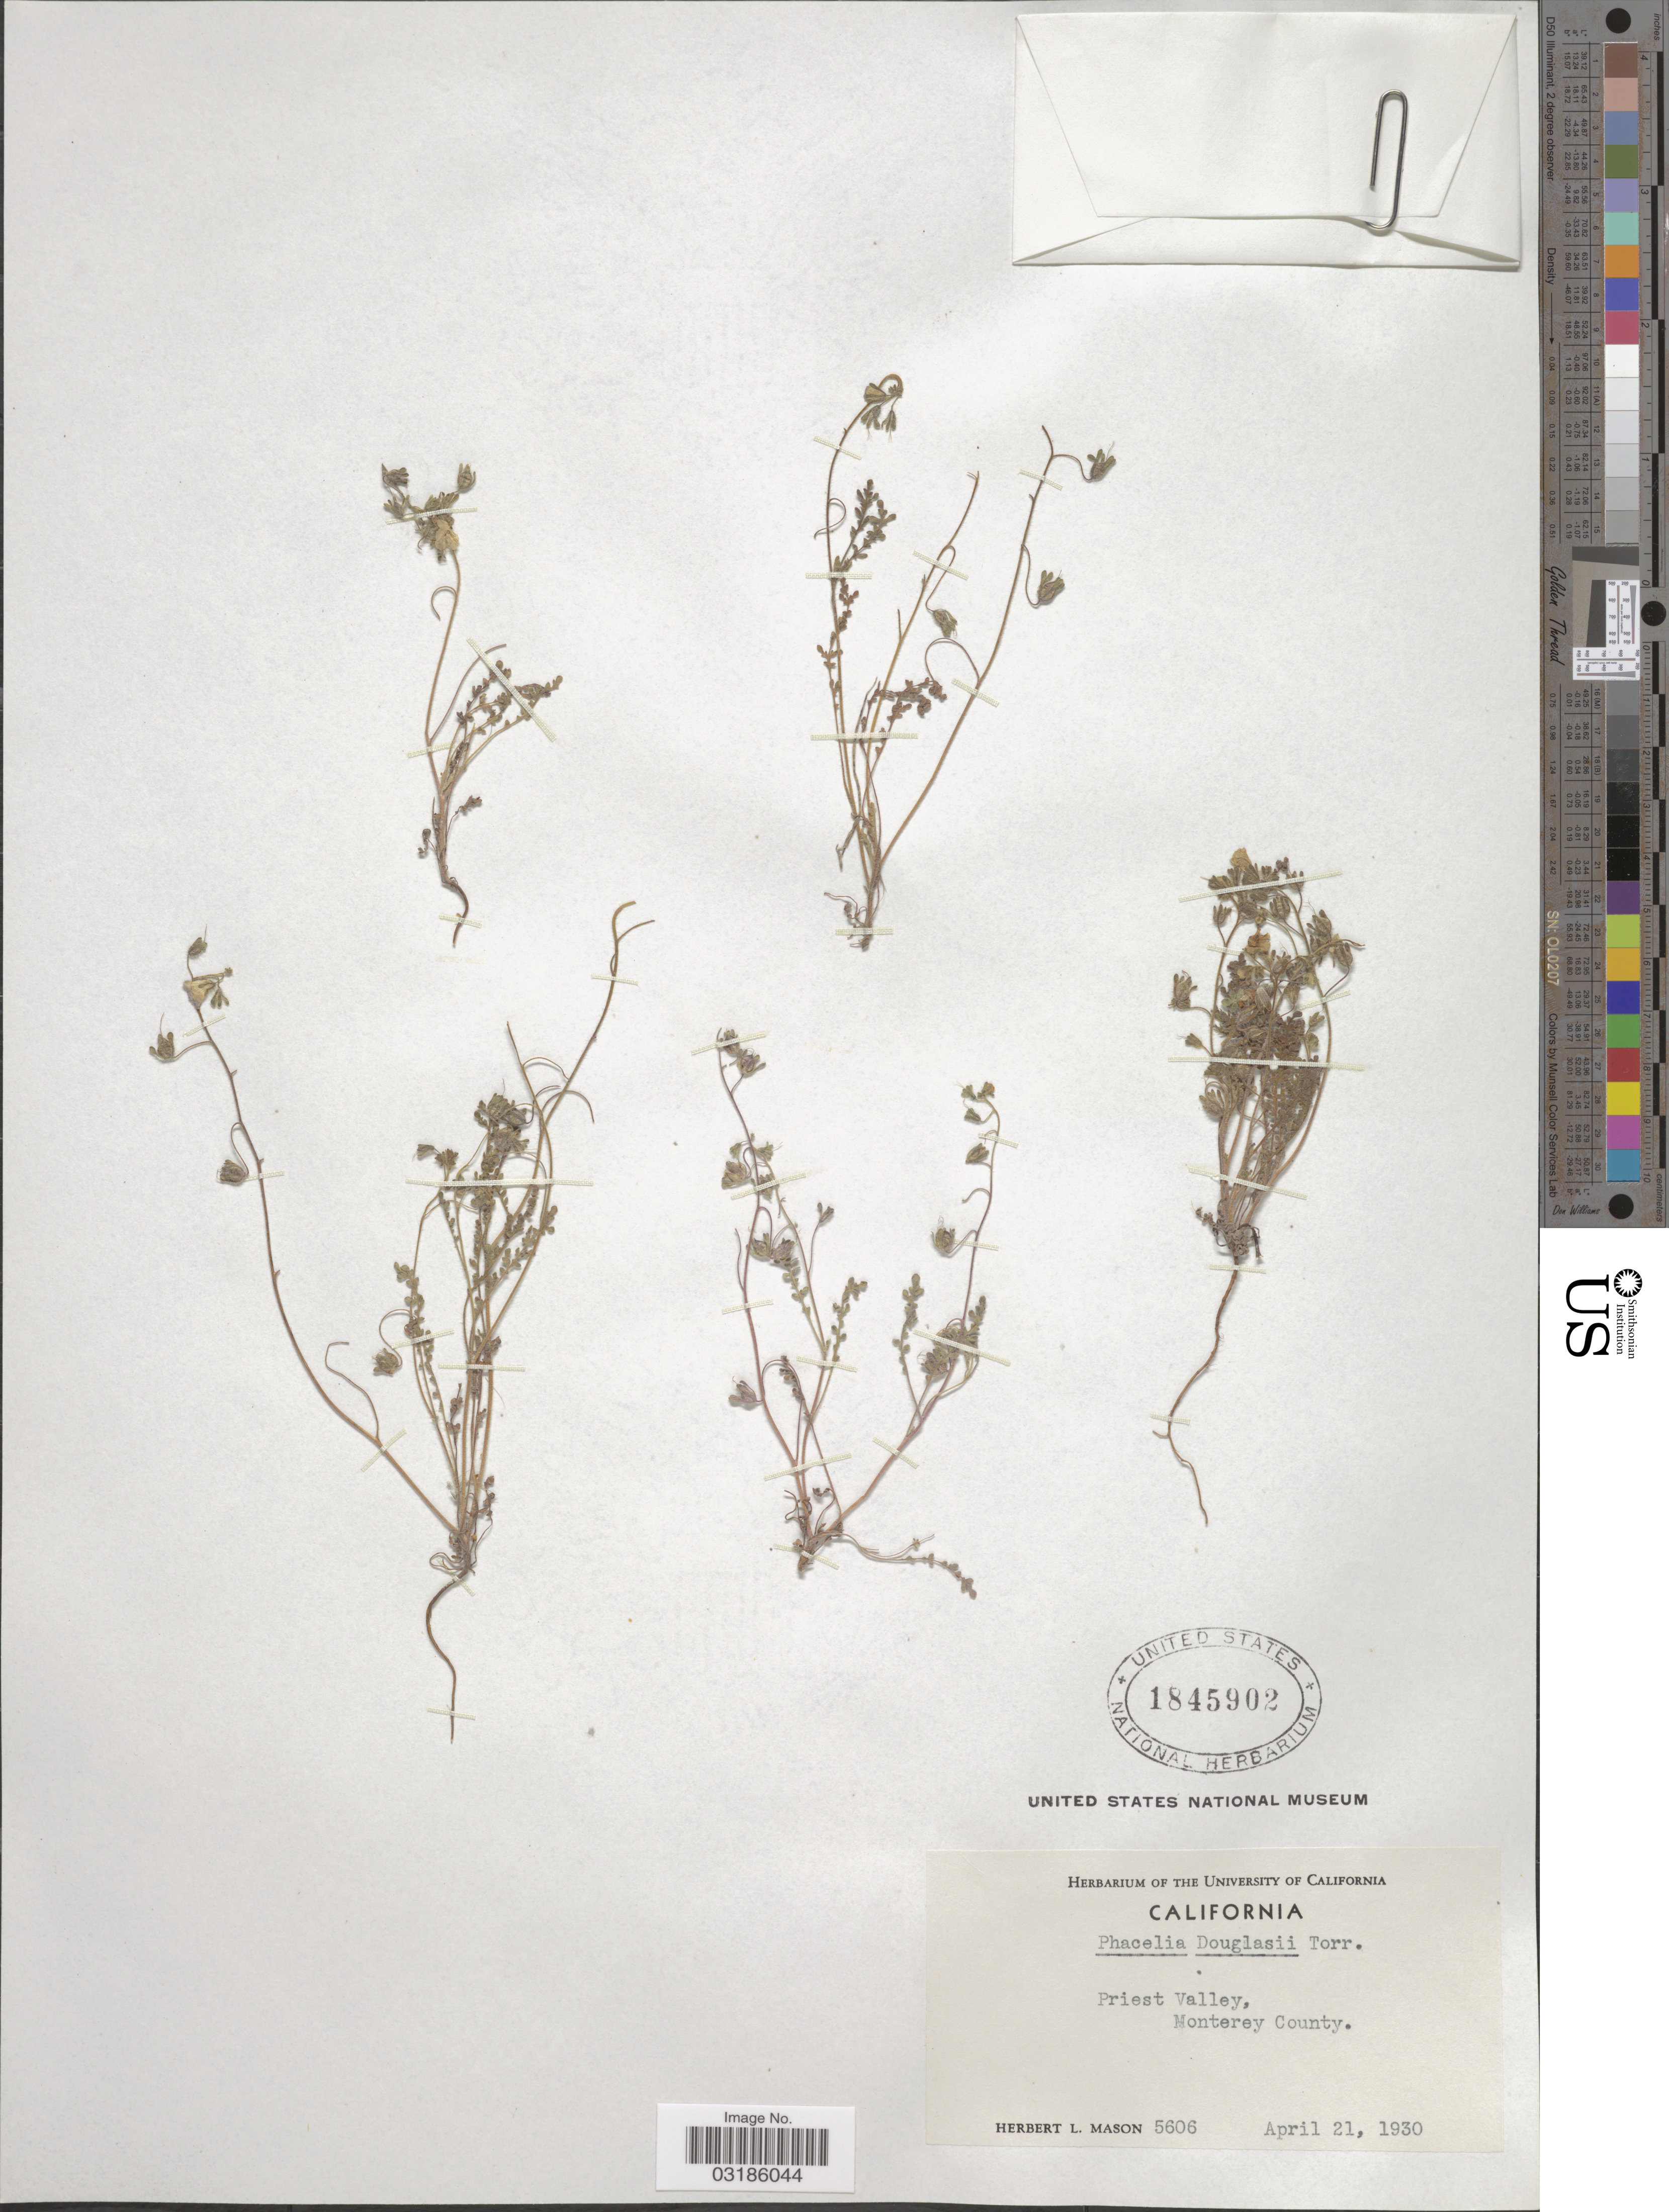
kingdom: Plantae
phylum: Tracheophyta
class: Magnoliopsida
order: Boraginales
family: Hydrophyllaceae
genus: Phacelia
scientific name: Phacelia douglasii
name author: (Benth.) Torr.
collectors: H. L. Mason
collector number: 5606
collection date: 1930-04-21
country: United States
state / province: California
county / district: Monterey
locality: Priest Valley, Monterey County.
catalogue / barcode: US 1845902